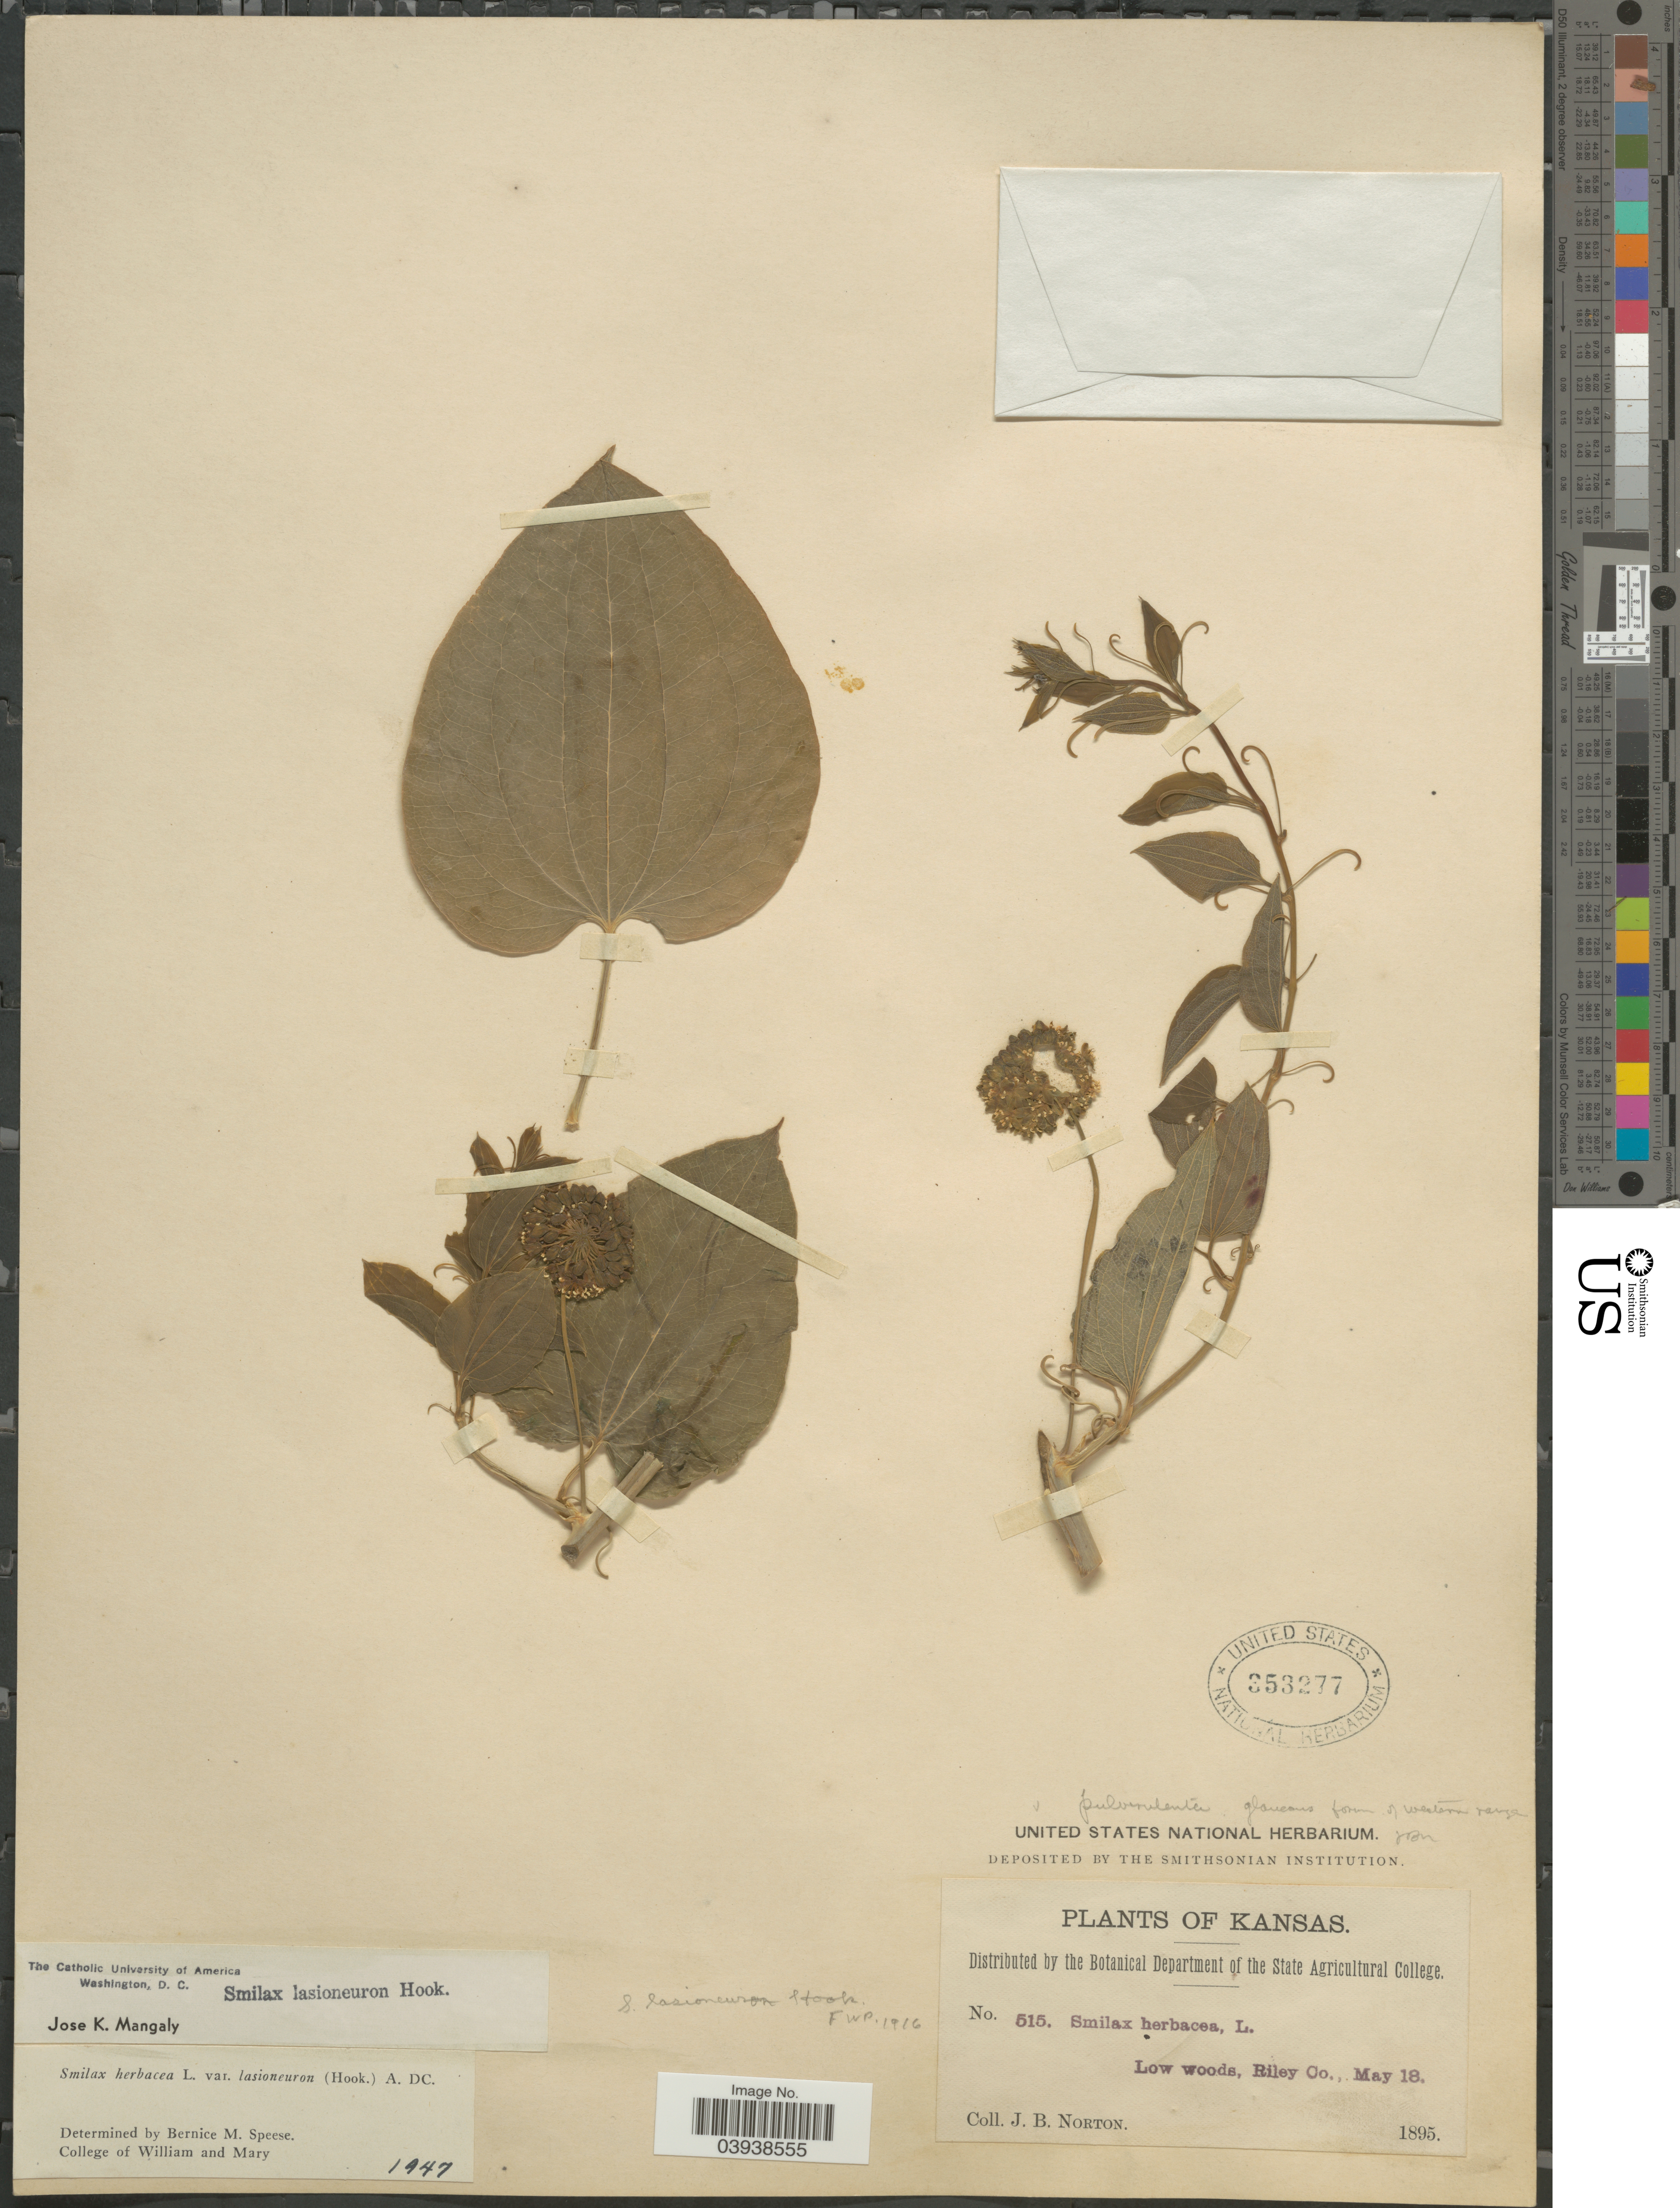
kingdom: Plantae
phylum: Tracheophyta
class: Liliopsida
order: Liliales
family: Smilacaceae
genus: Smilax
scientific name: Smilax herbacea var. lasioneuron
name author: (Hook.) A. DC.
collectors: J. B. Norton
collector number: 515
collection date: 1895-05-18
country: United States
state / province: Kansas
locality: Riley Co.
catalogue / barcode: US 353277